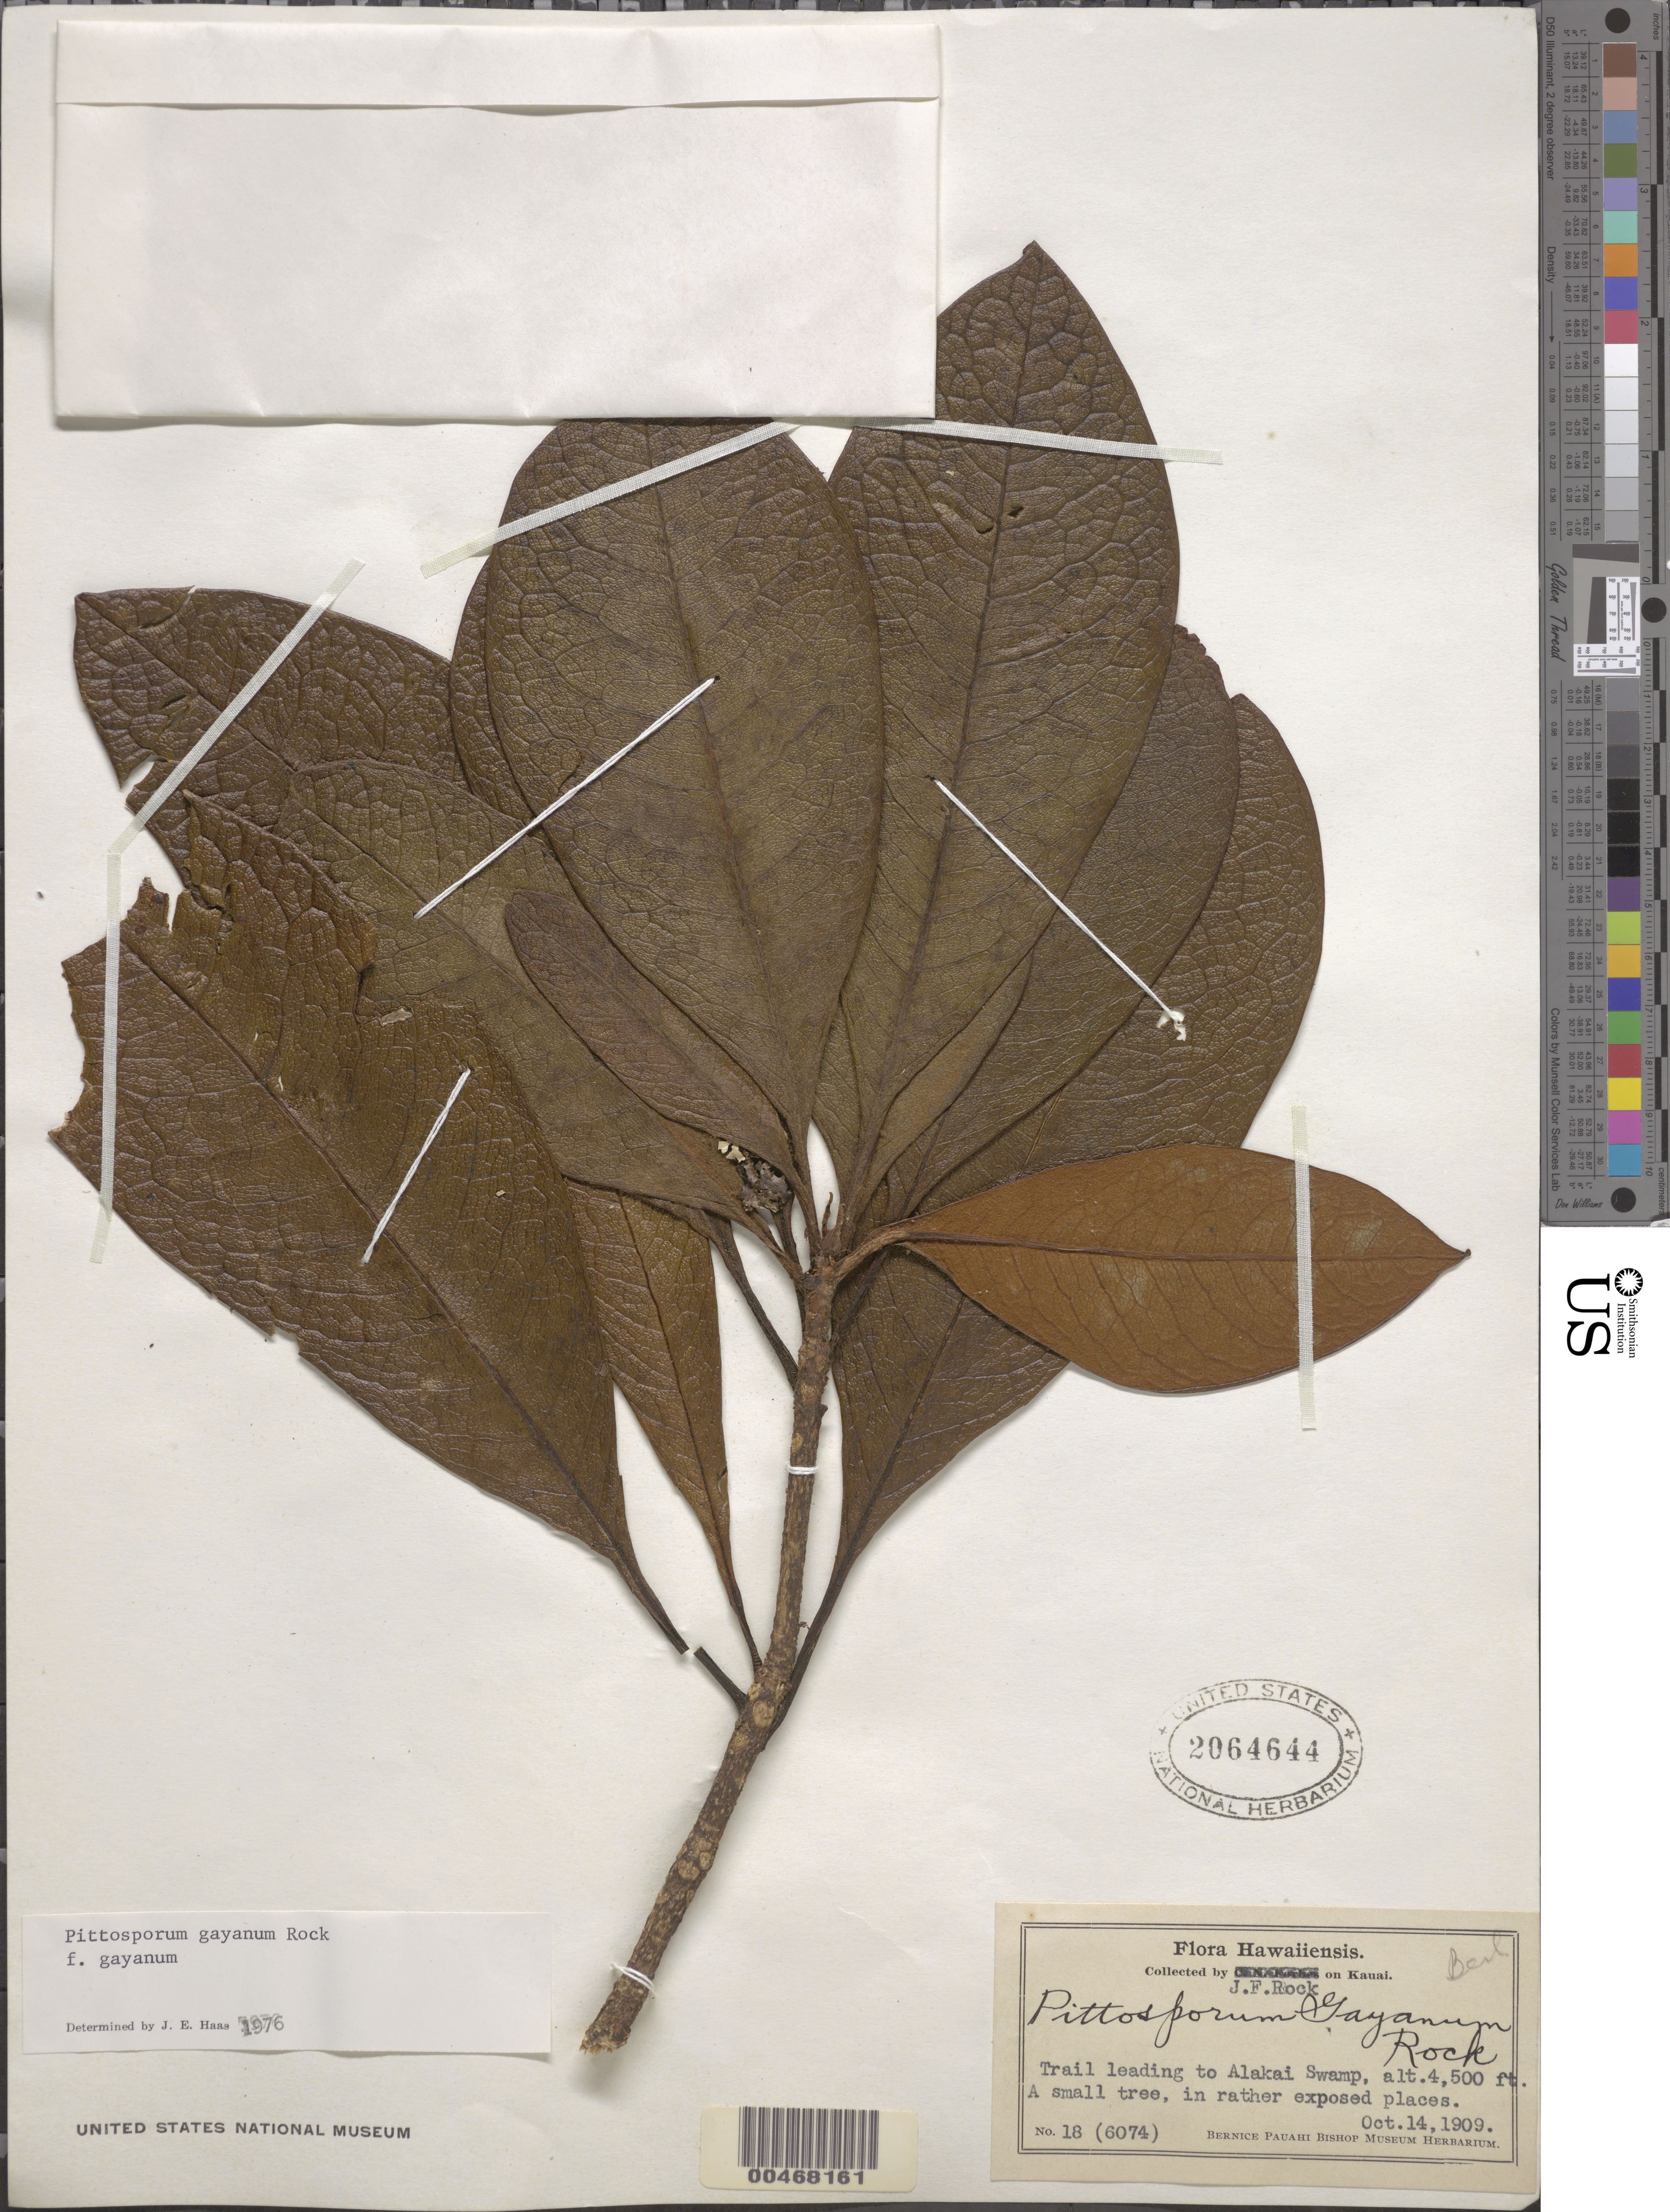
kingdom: Plantae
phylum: Tracheophyta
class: Magnoliopsida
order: Apiales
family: Pittosporaceae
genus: Pittosporum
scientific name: Pittosporum gayanum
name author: Rock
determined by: Haas, J. E.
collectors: J. F. Rock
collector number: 18 (6074)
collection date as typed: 14 Oct 1909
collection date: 1909-10-14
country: United States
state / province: Hawaii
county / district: Kauai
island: Kaua'i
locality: Trail leading to Alakai Swamp.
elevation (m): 1372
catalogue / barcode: US 2064644